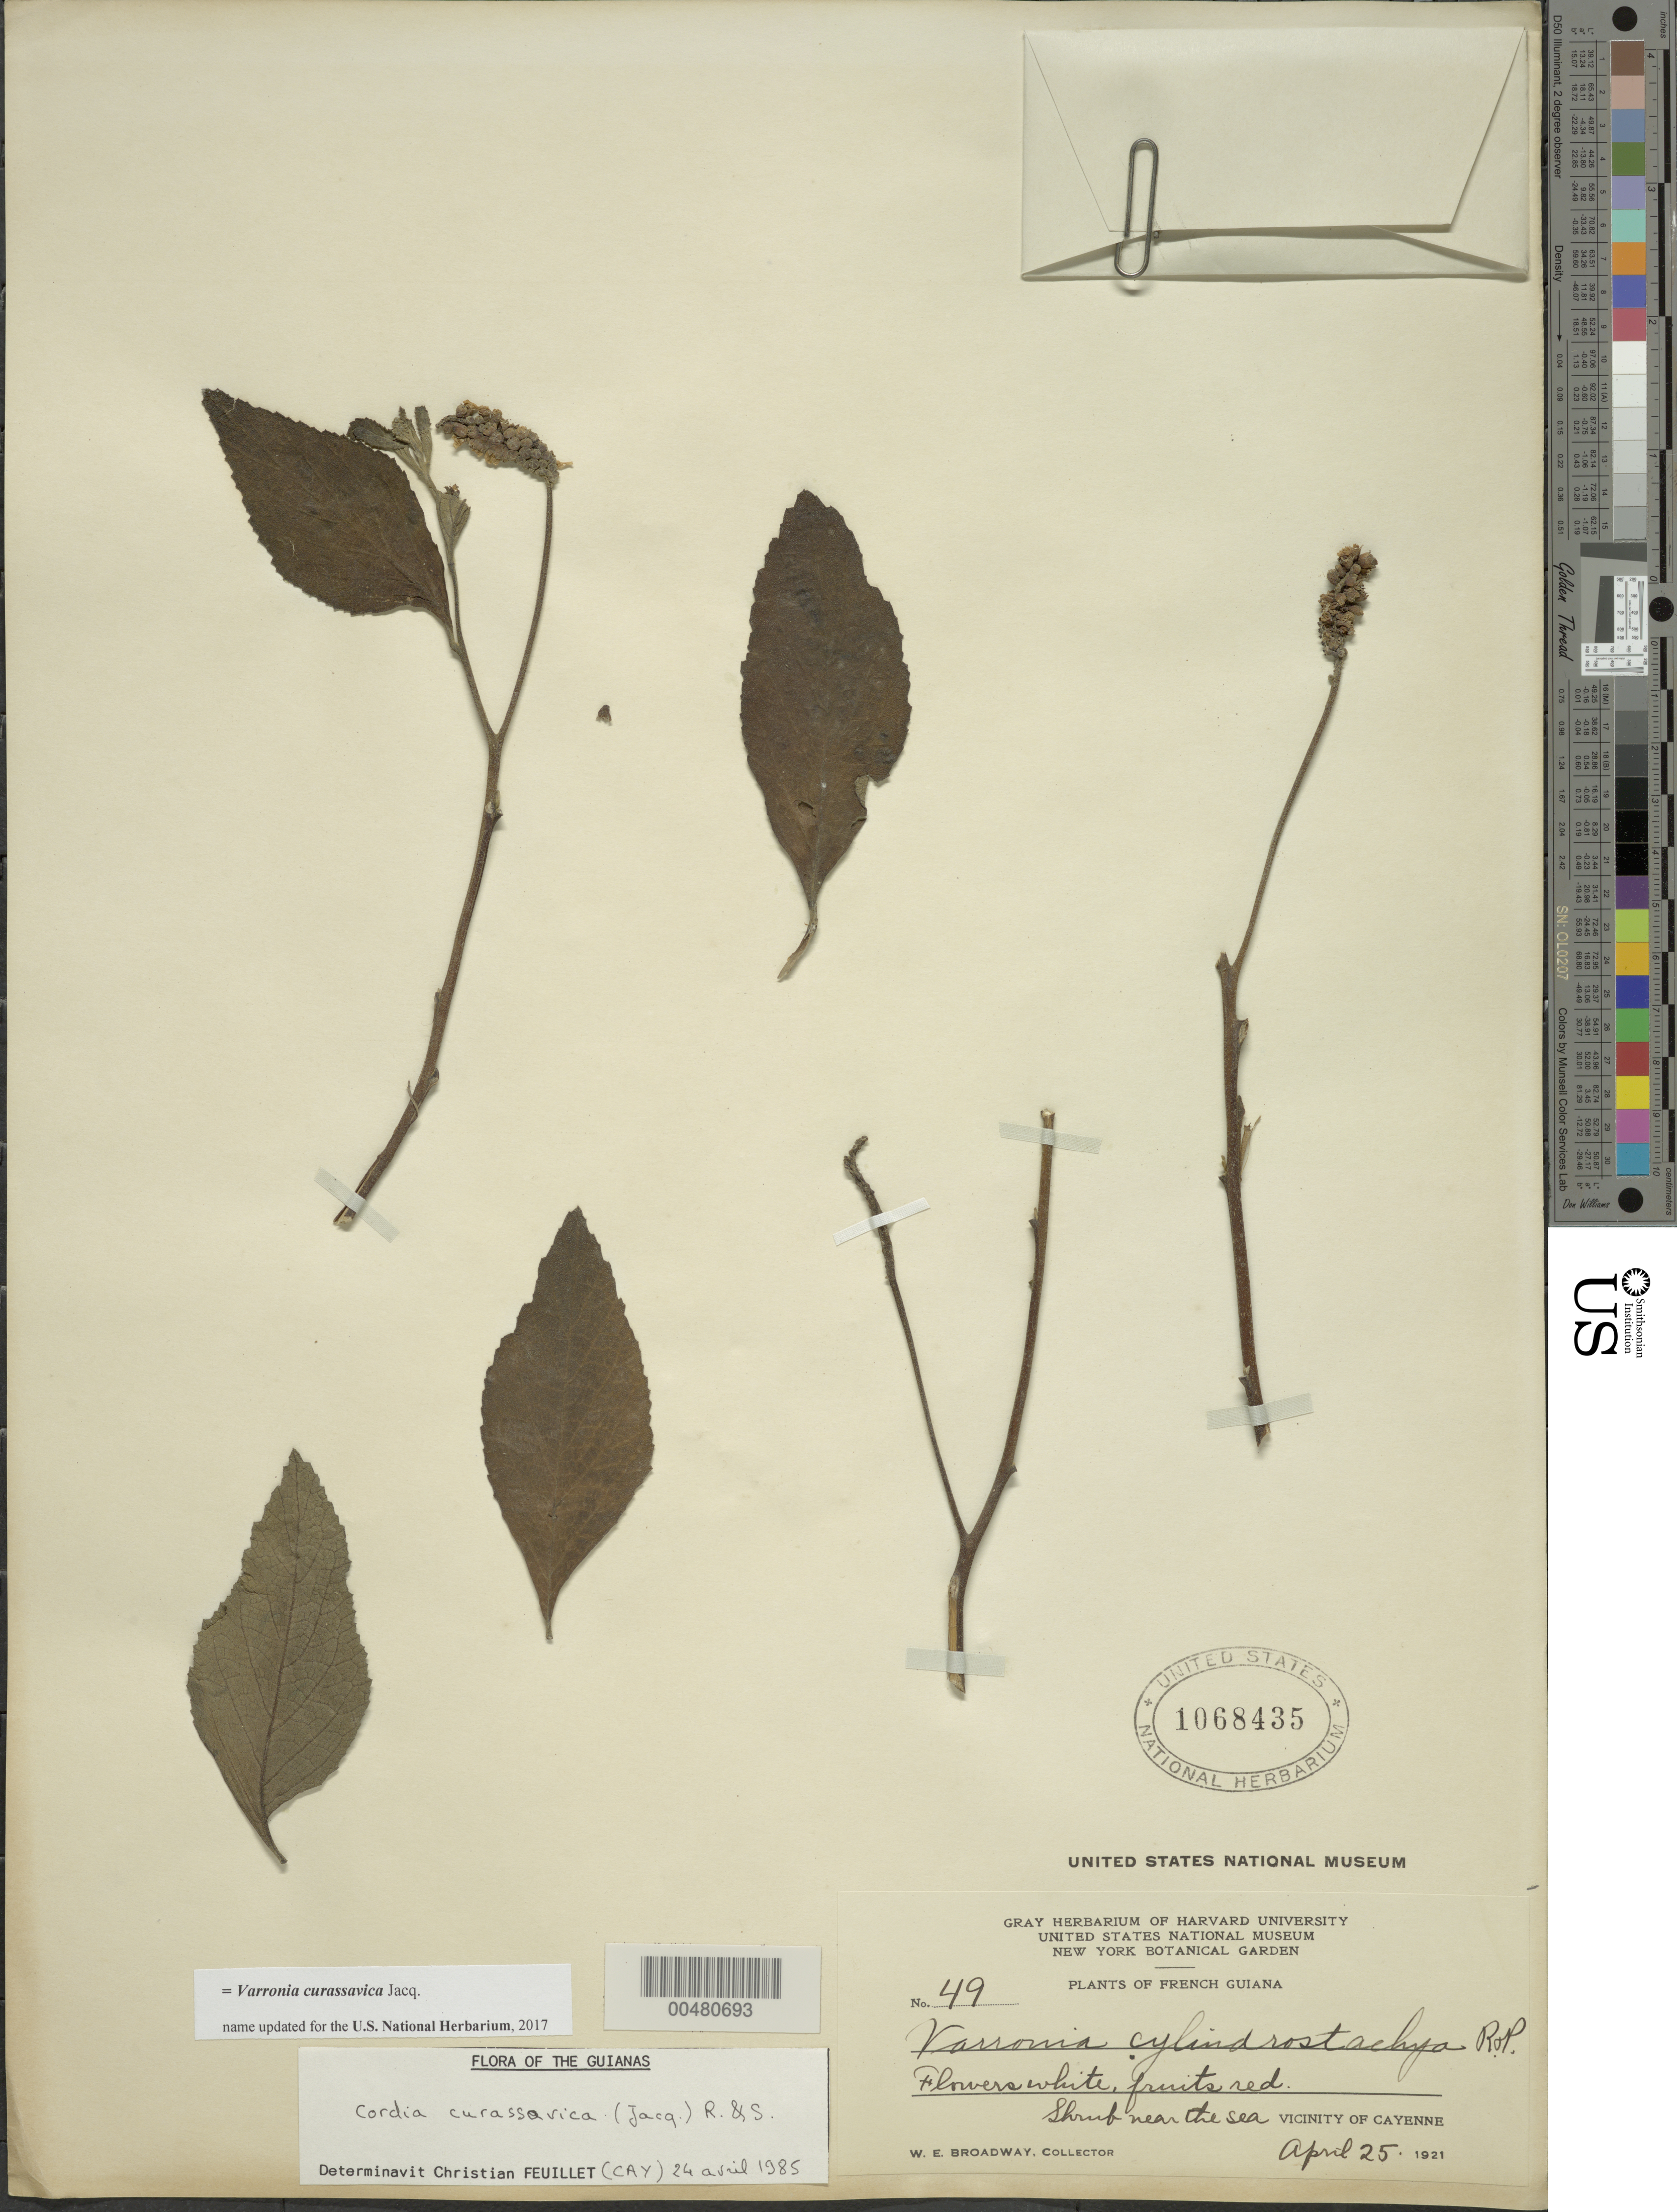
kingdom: Plantae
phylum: Tracheophyta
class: Magnoliopsida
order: Boraginales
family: Cordiaceae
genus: Varronia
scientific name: Varronia curassavica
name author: Jacq.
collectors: W. E. Broadway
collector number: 49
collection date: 1921-04-25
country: French Guiana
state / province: Cayenne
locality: Shrub near the sea, Vicinity of Cayenne.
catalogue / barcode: US 1068435